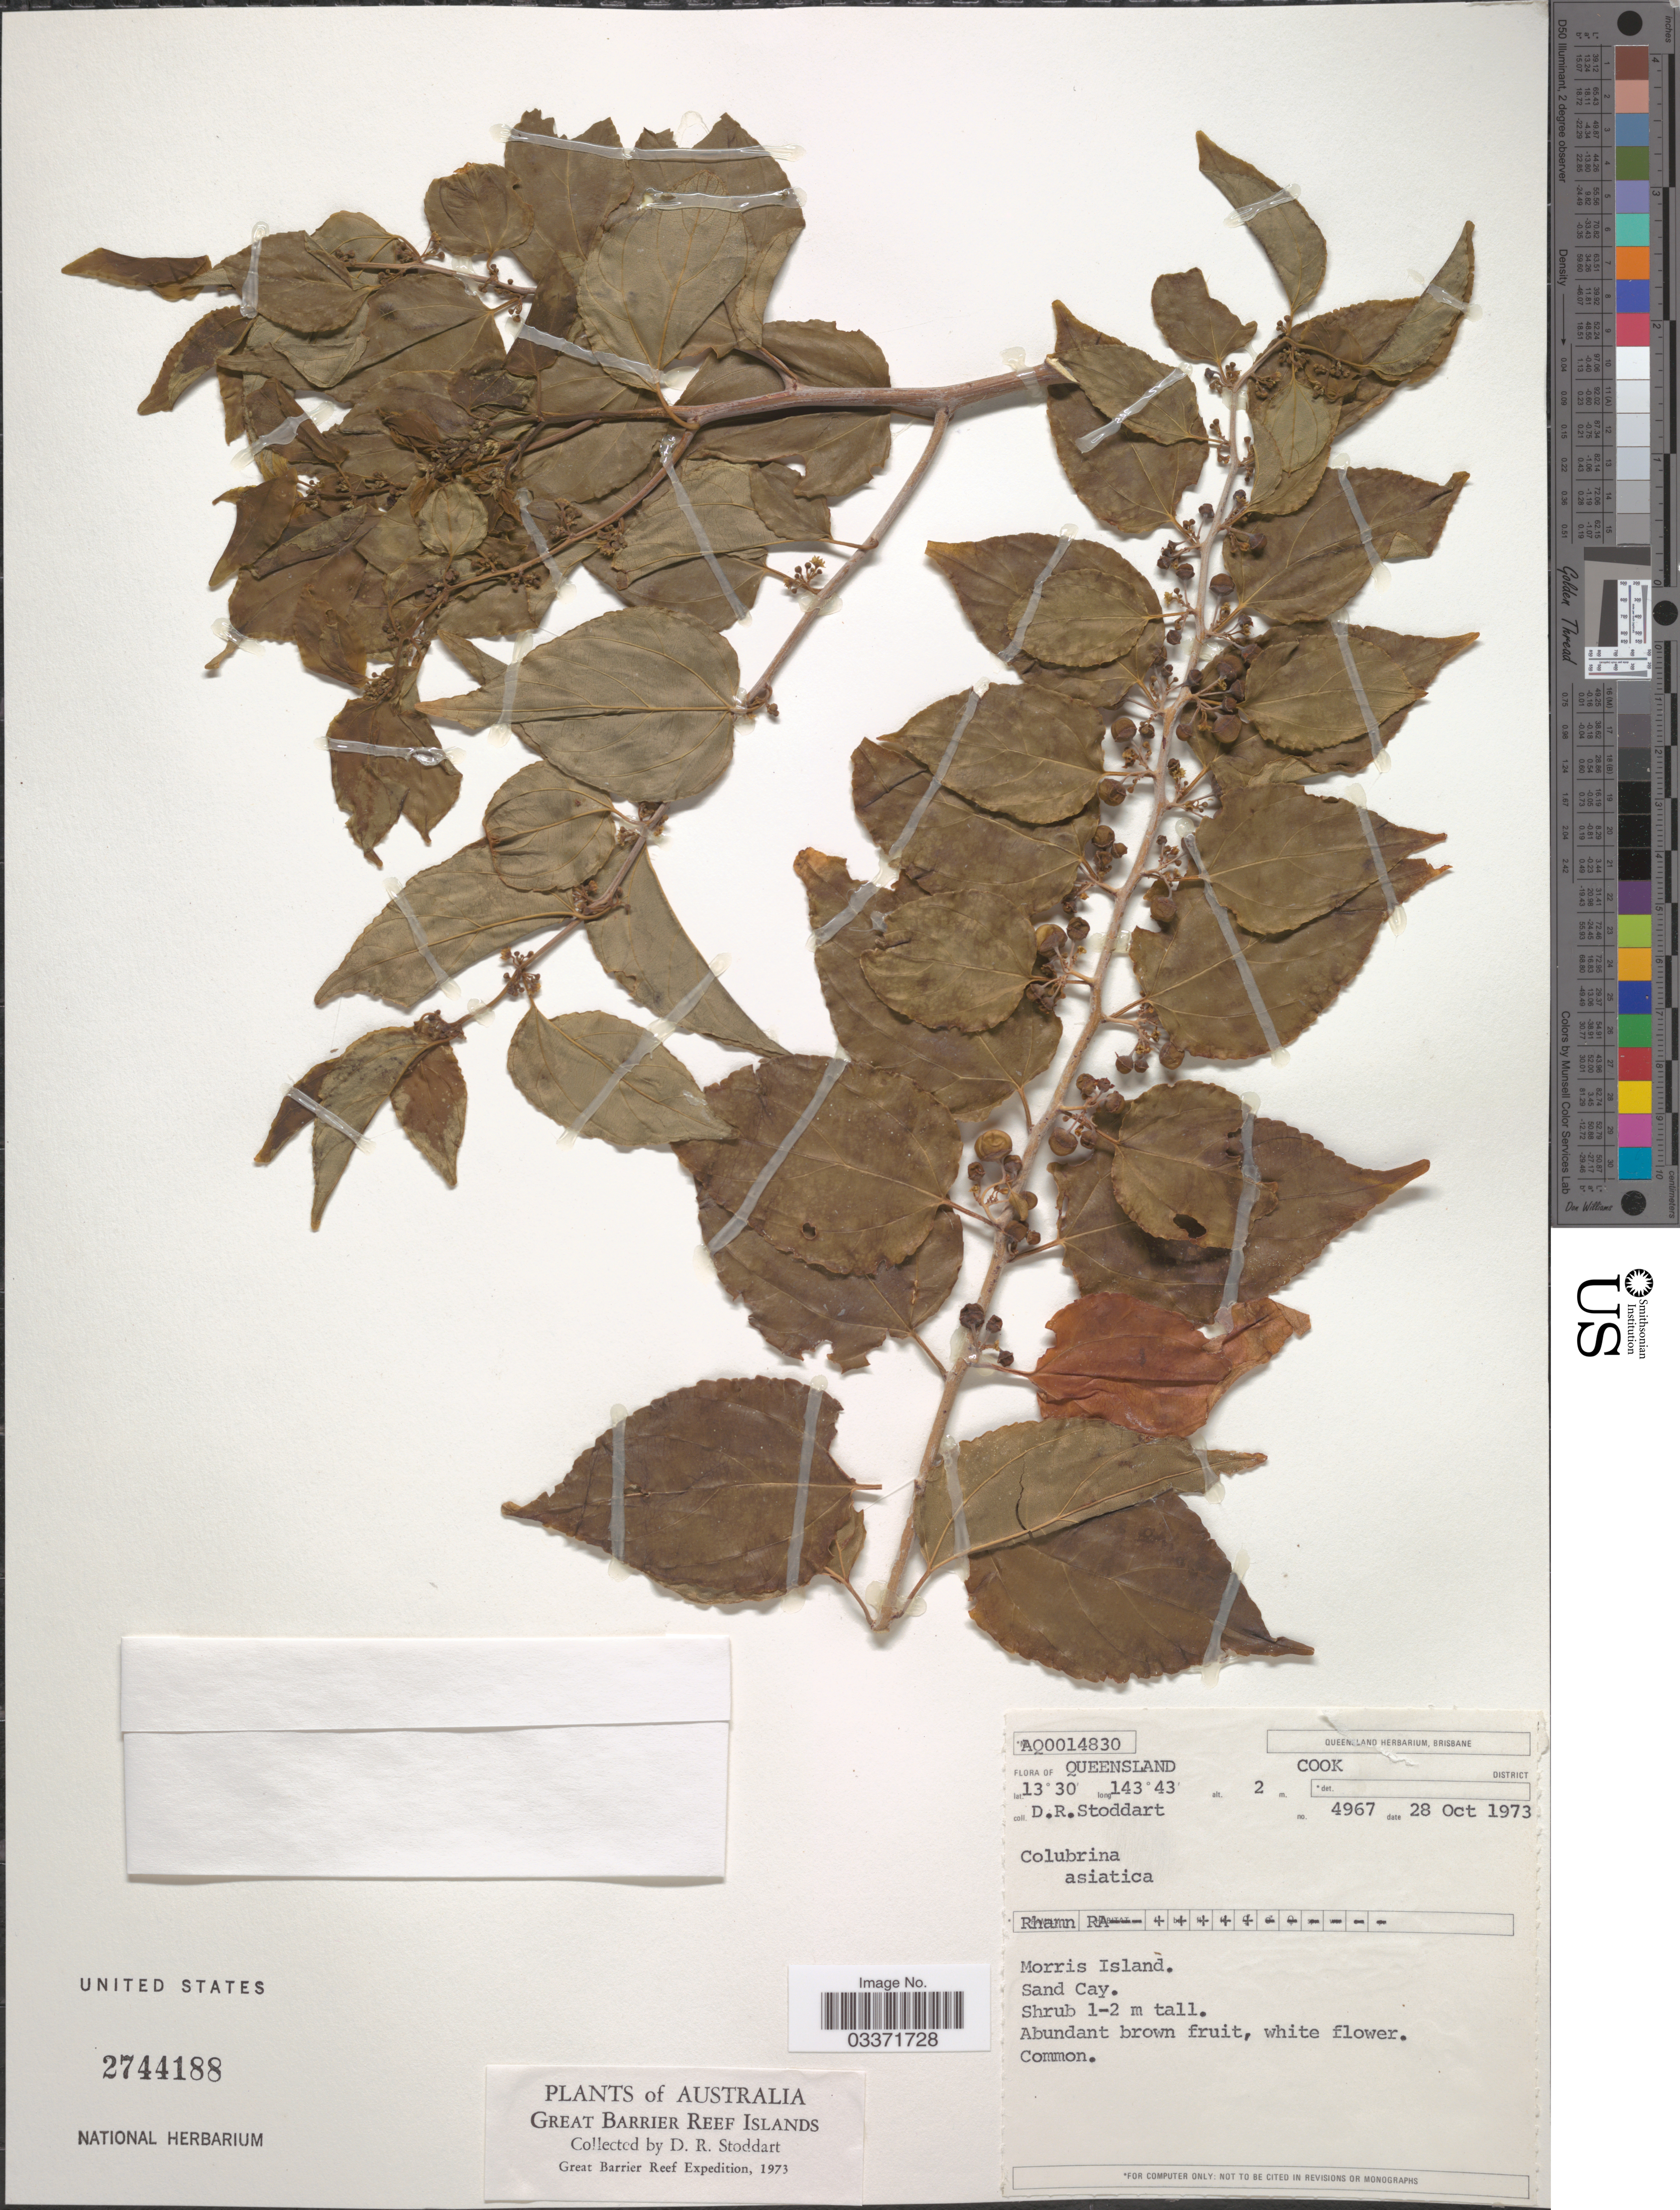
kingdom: Plantae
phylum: Tracheophyta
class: Magnoliopsida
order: Rosales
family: Rhamnaceae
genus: Colubrina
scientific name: Colubrina asiatica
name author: (L.) Brongn.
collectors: D. R. Stoddart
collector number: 4967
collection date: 1973-10-28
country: Australia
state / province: Queensland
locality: Great Barrier Reef Islands, Cook District, Morris Island.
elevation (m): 2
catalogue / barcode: US 2744188